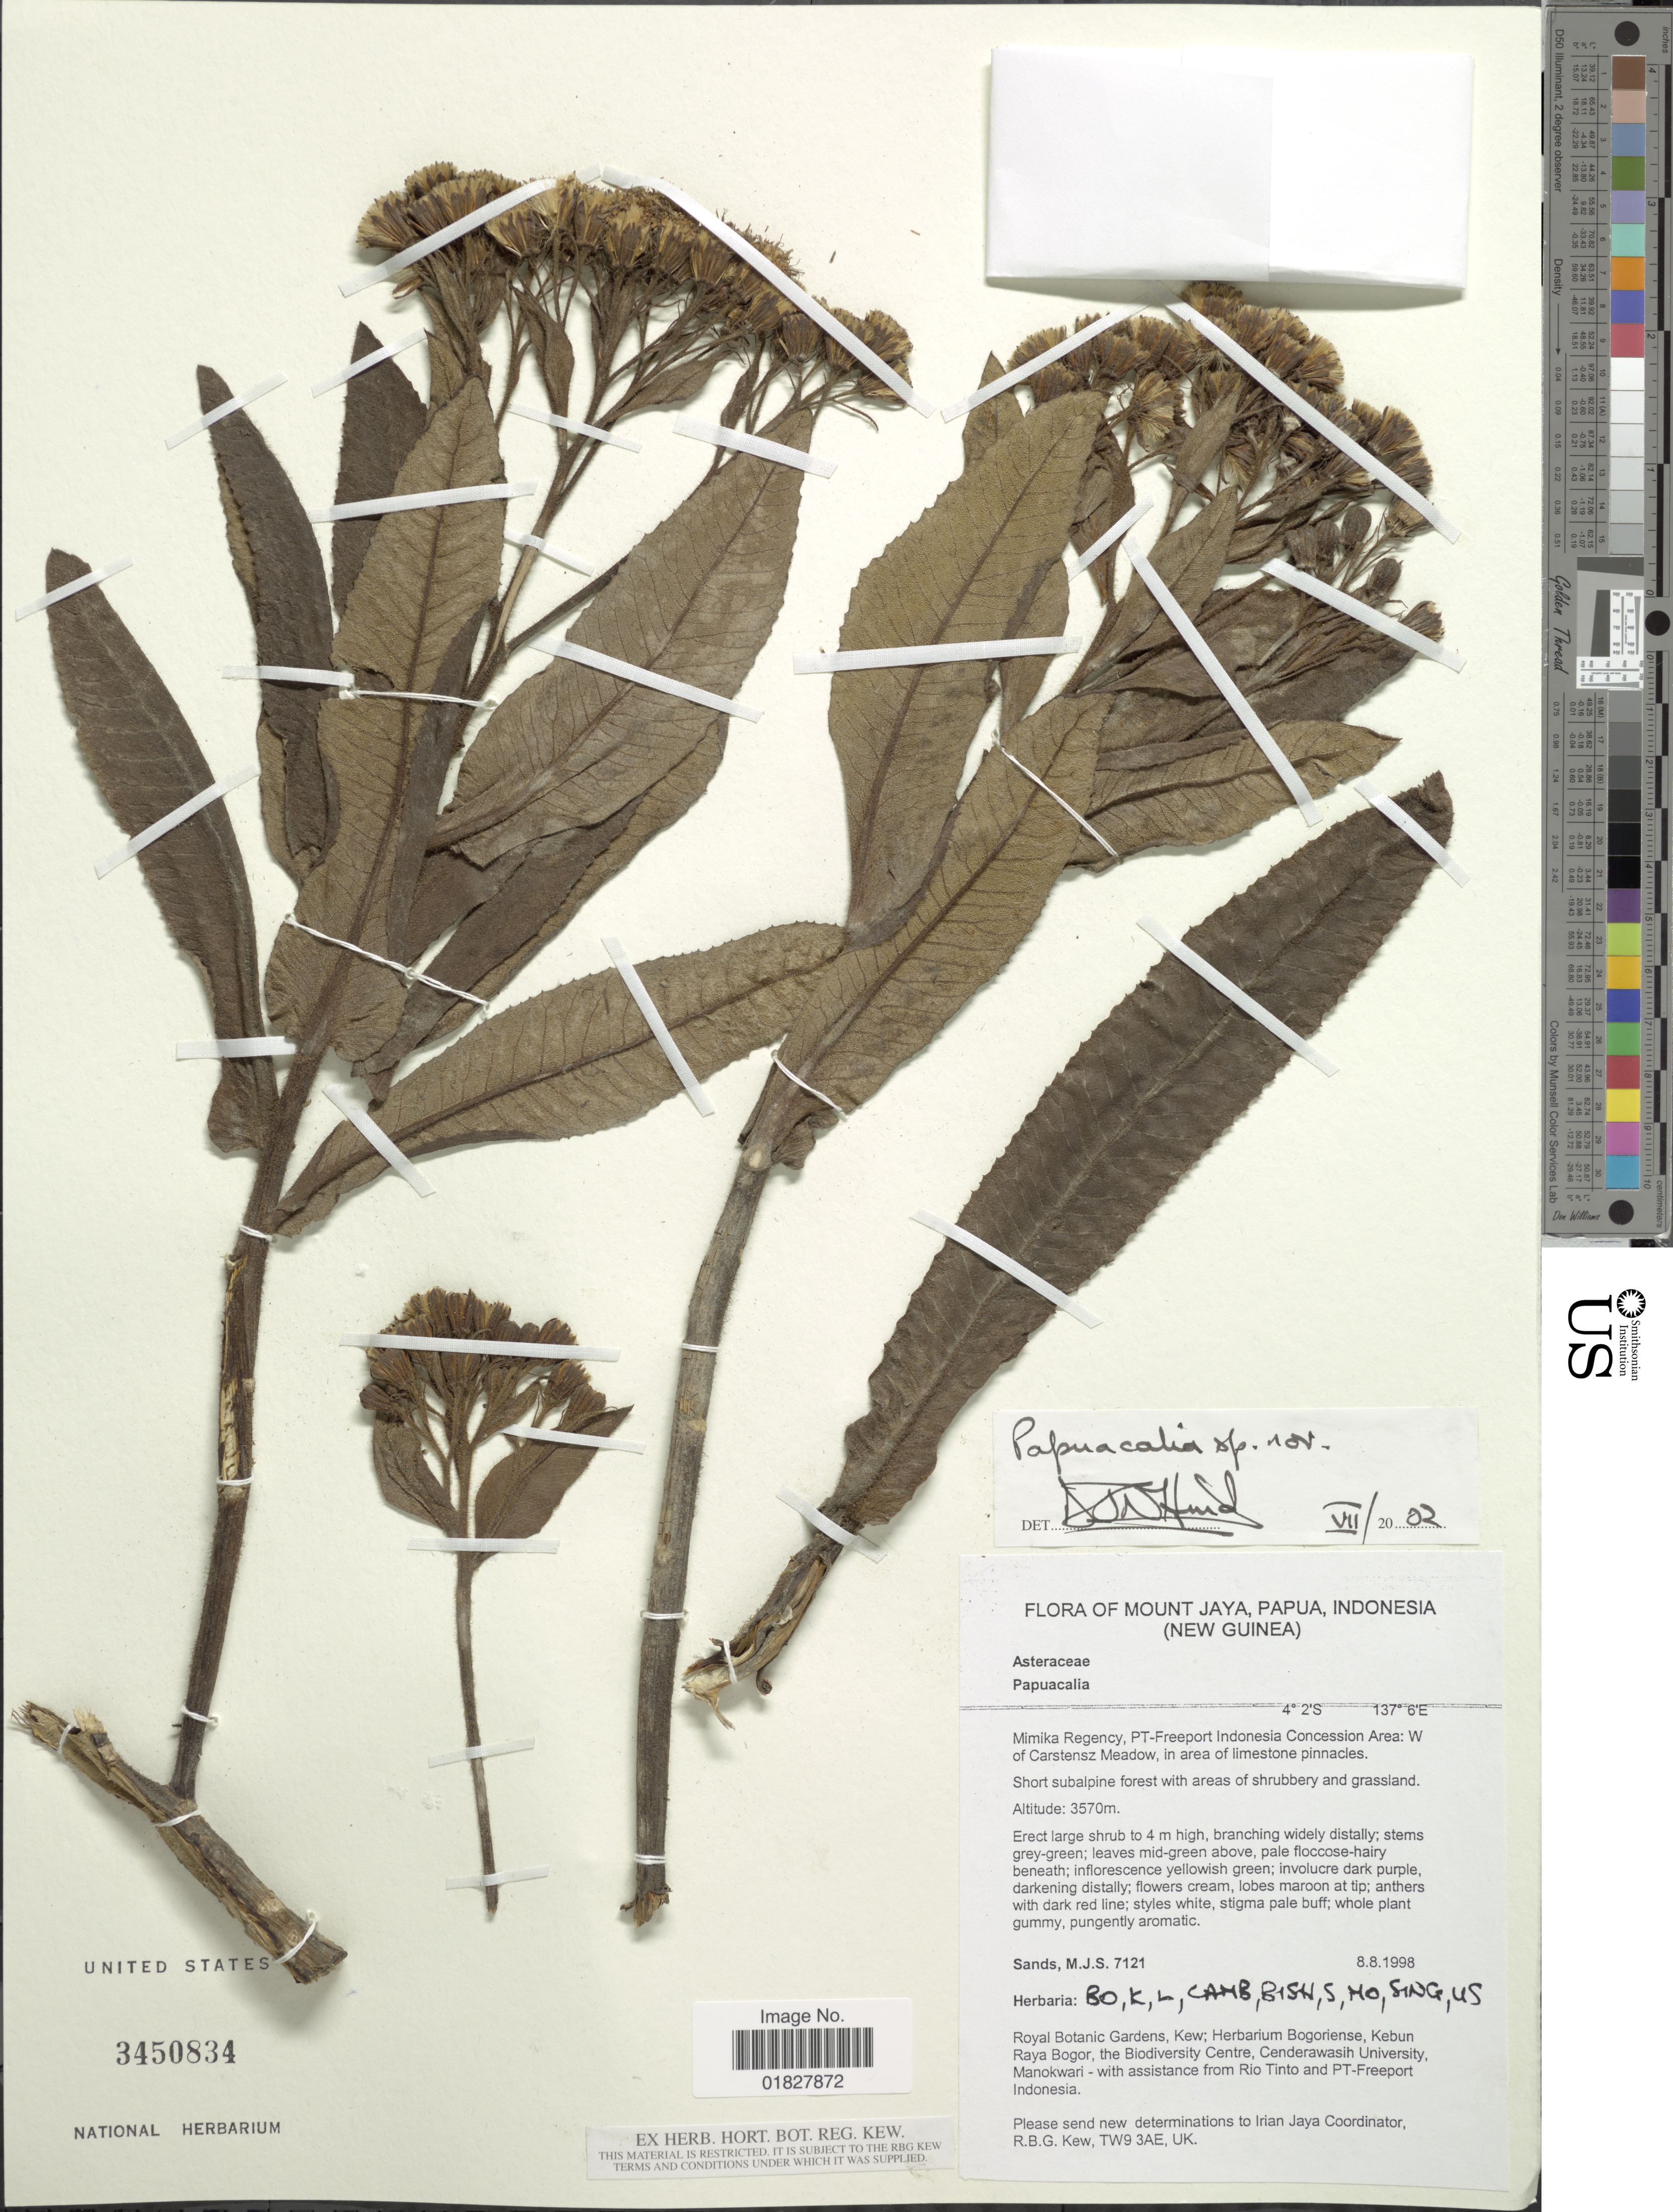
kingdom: Plantae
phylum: Tracheophyta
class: Magnoliopsida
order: Asterales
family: Asteraceae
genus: Papuacalia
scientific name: Papuacalia sp.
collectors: M. Sands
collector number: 7121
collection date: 1998-08-08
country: Indonesia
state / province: Papua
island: New Guinea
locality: Mount Jaya (New Guinea), Mimika Regency, PT-Freeport Indonesia Concession Area, W of Carstensz Meadow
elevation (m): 3570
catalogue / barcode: US 3450834